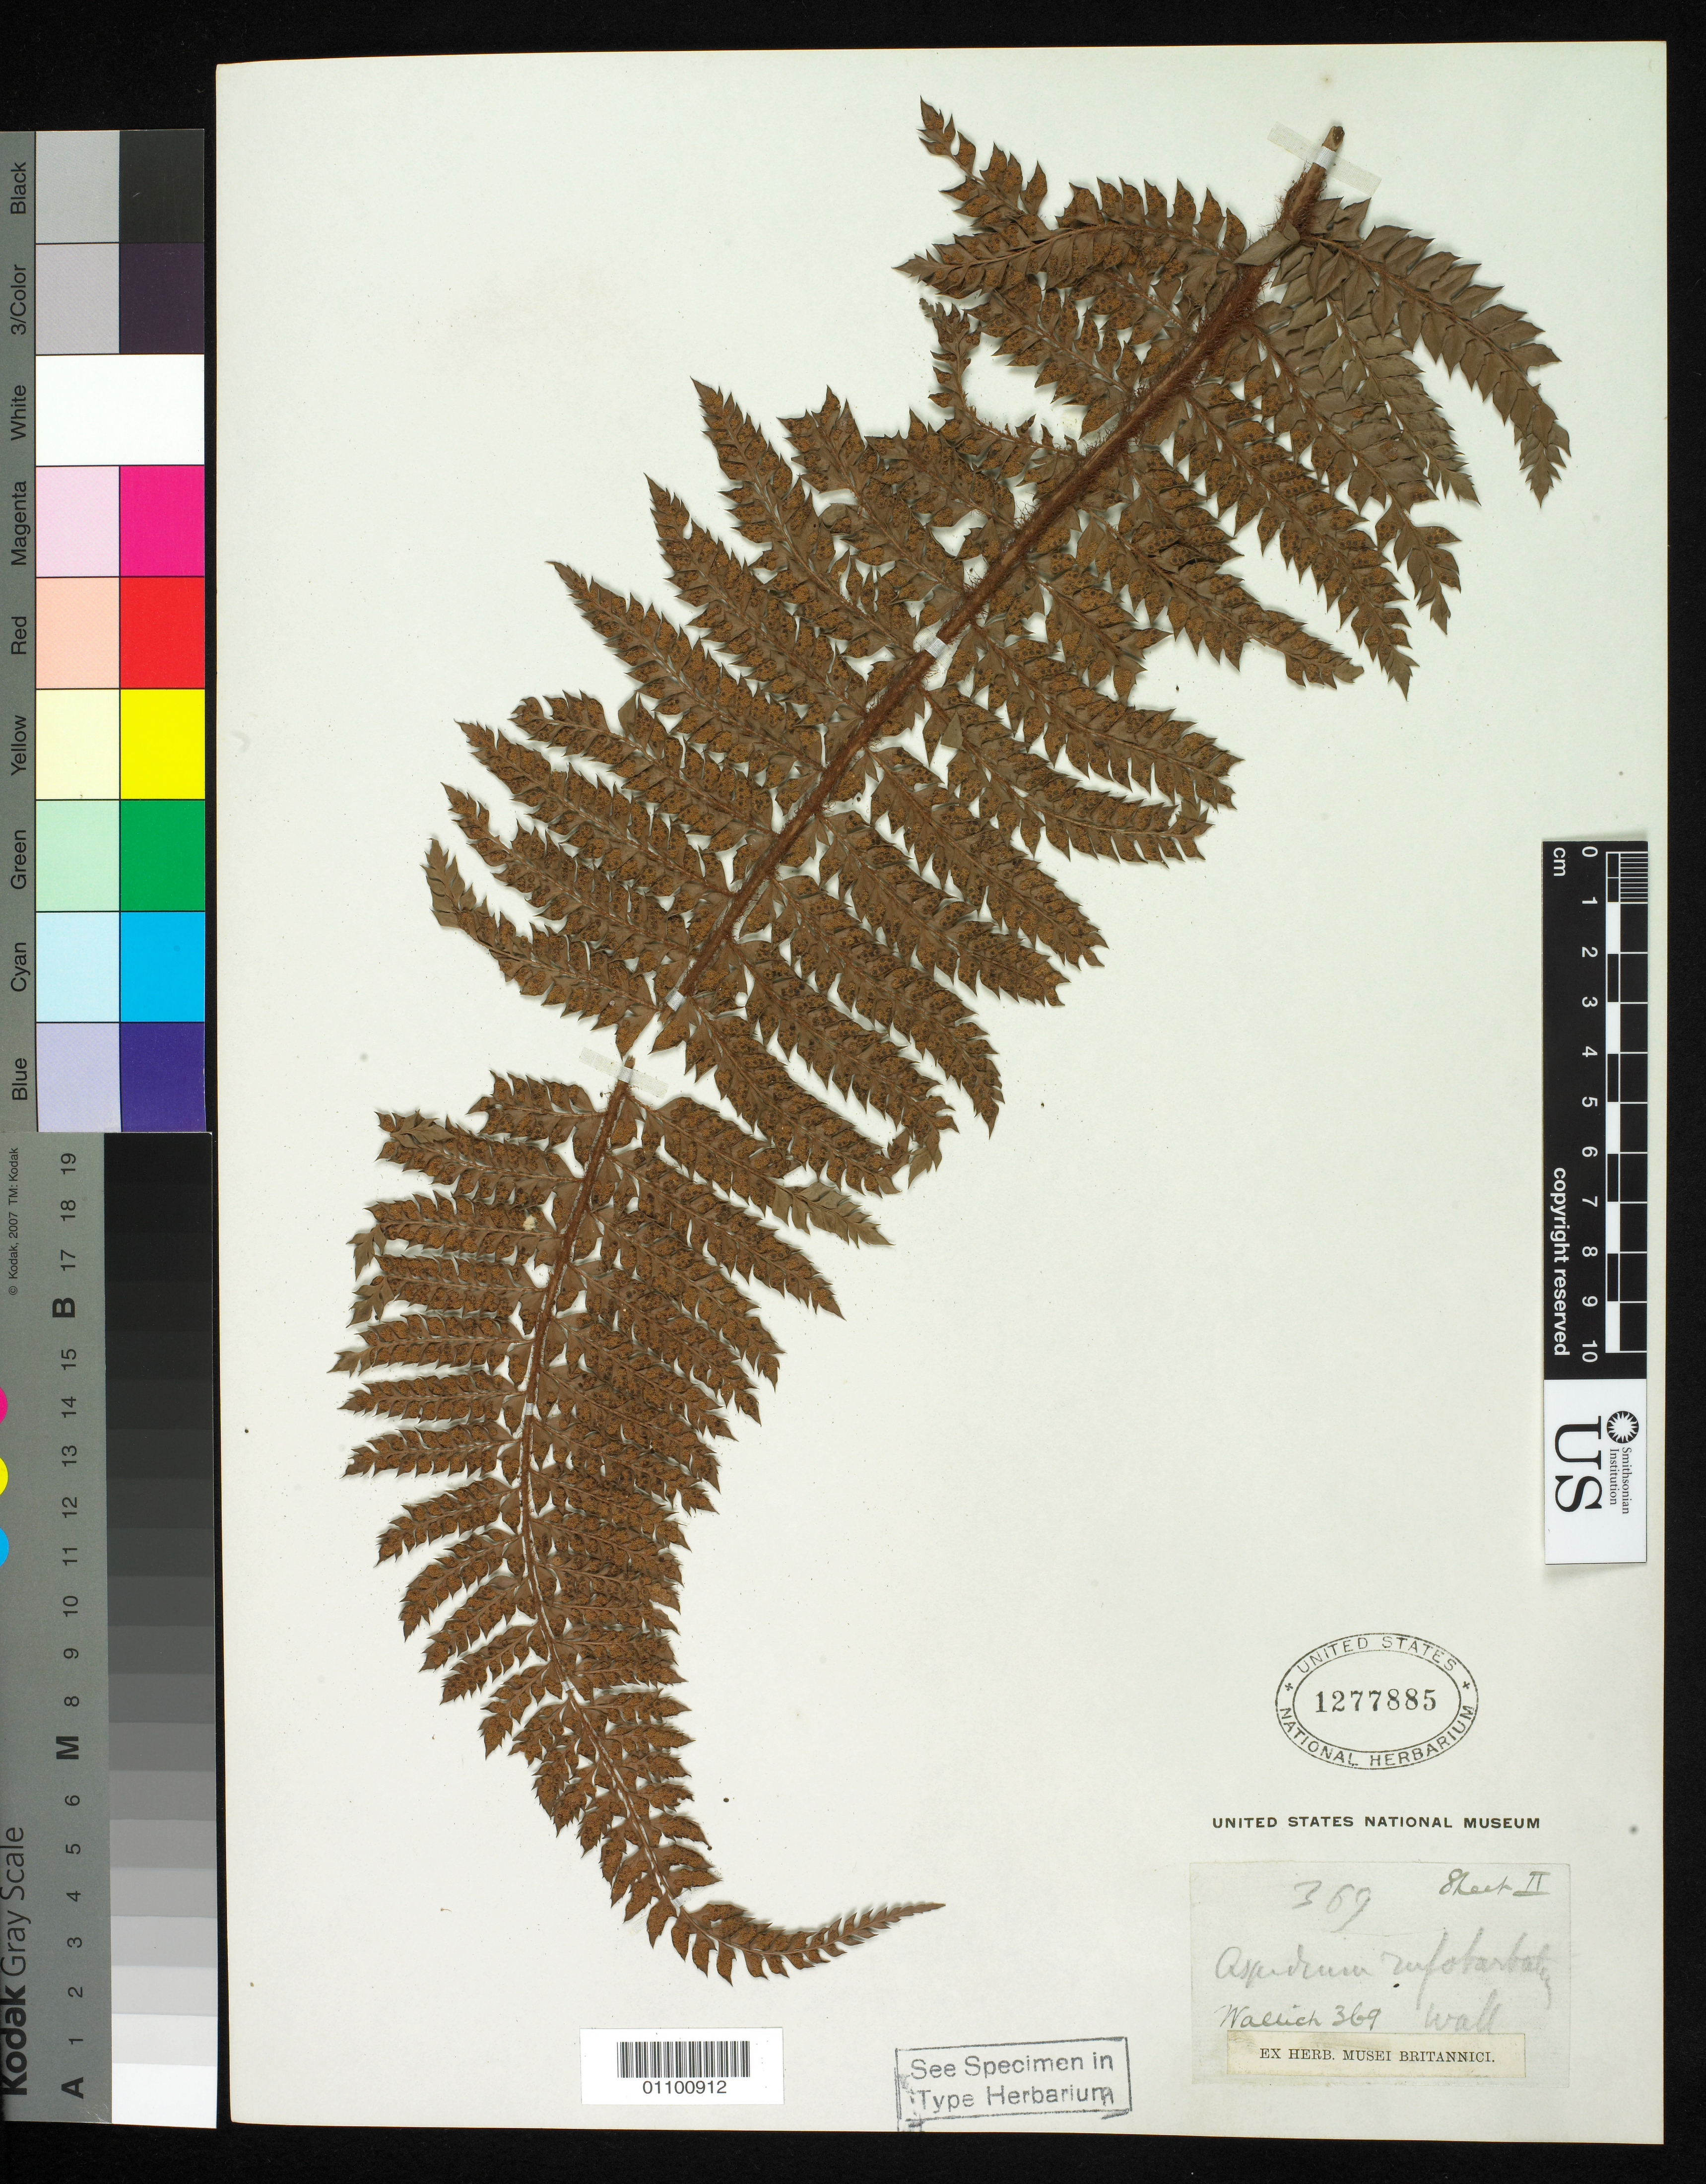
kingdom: Plantae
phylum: Tracheophyta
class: Polypodiopsida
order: Polypodiales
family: Tectariaceae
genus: Aspidium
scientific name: Aspidium aculeatum var. rufobarbatum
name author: C.B. Clarke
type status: Isotype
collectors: N. Wallich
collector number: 369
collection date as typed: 1820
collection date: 1820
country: Nepal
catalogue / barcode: US 1277885